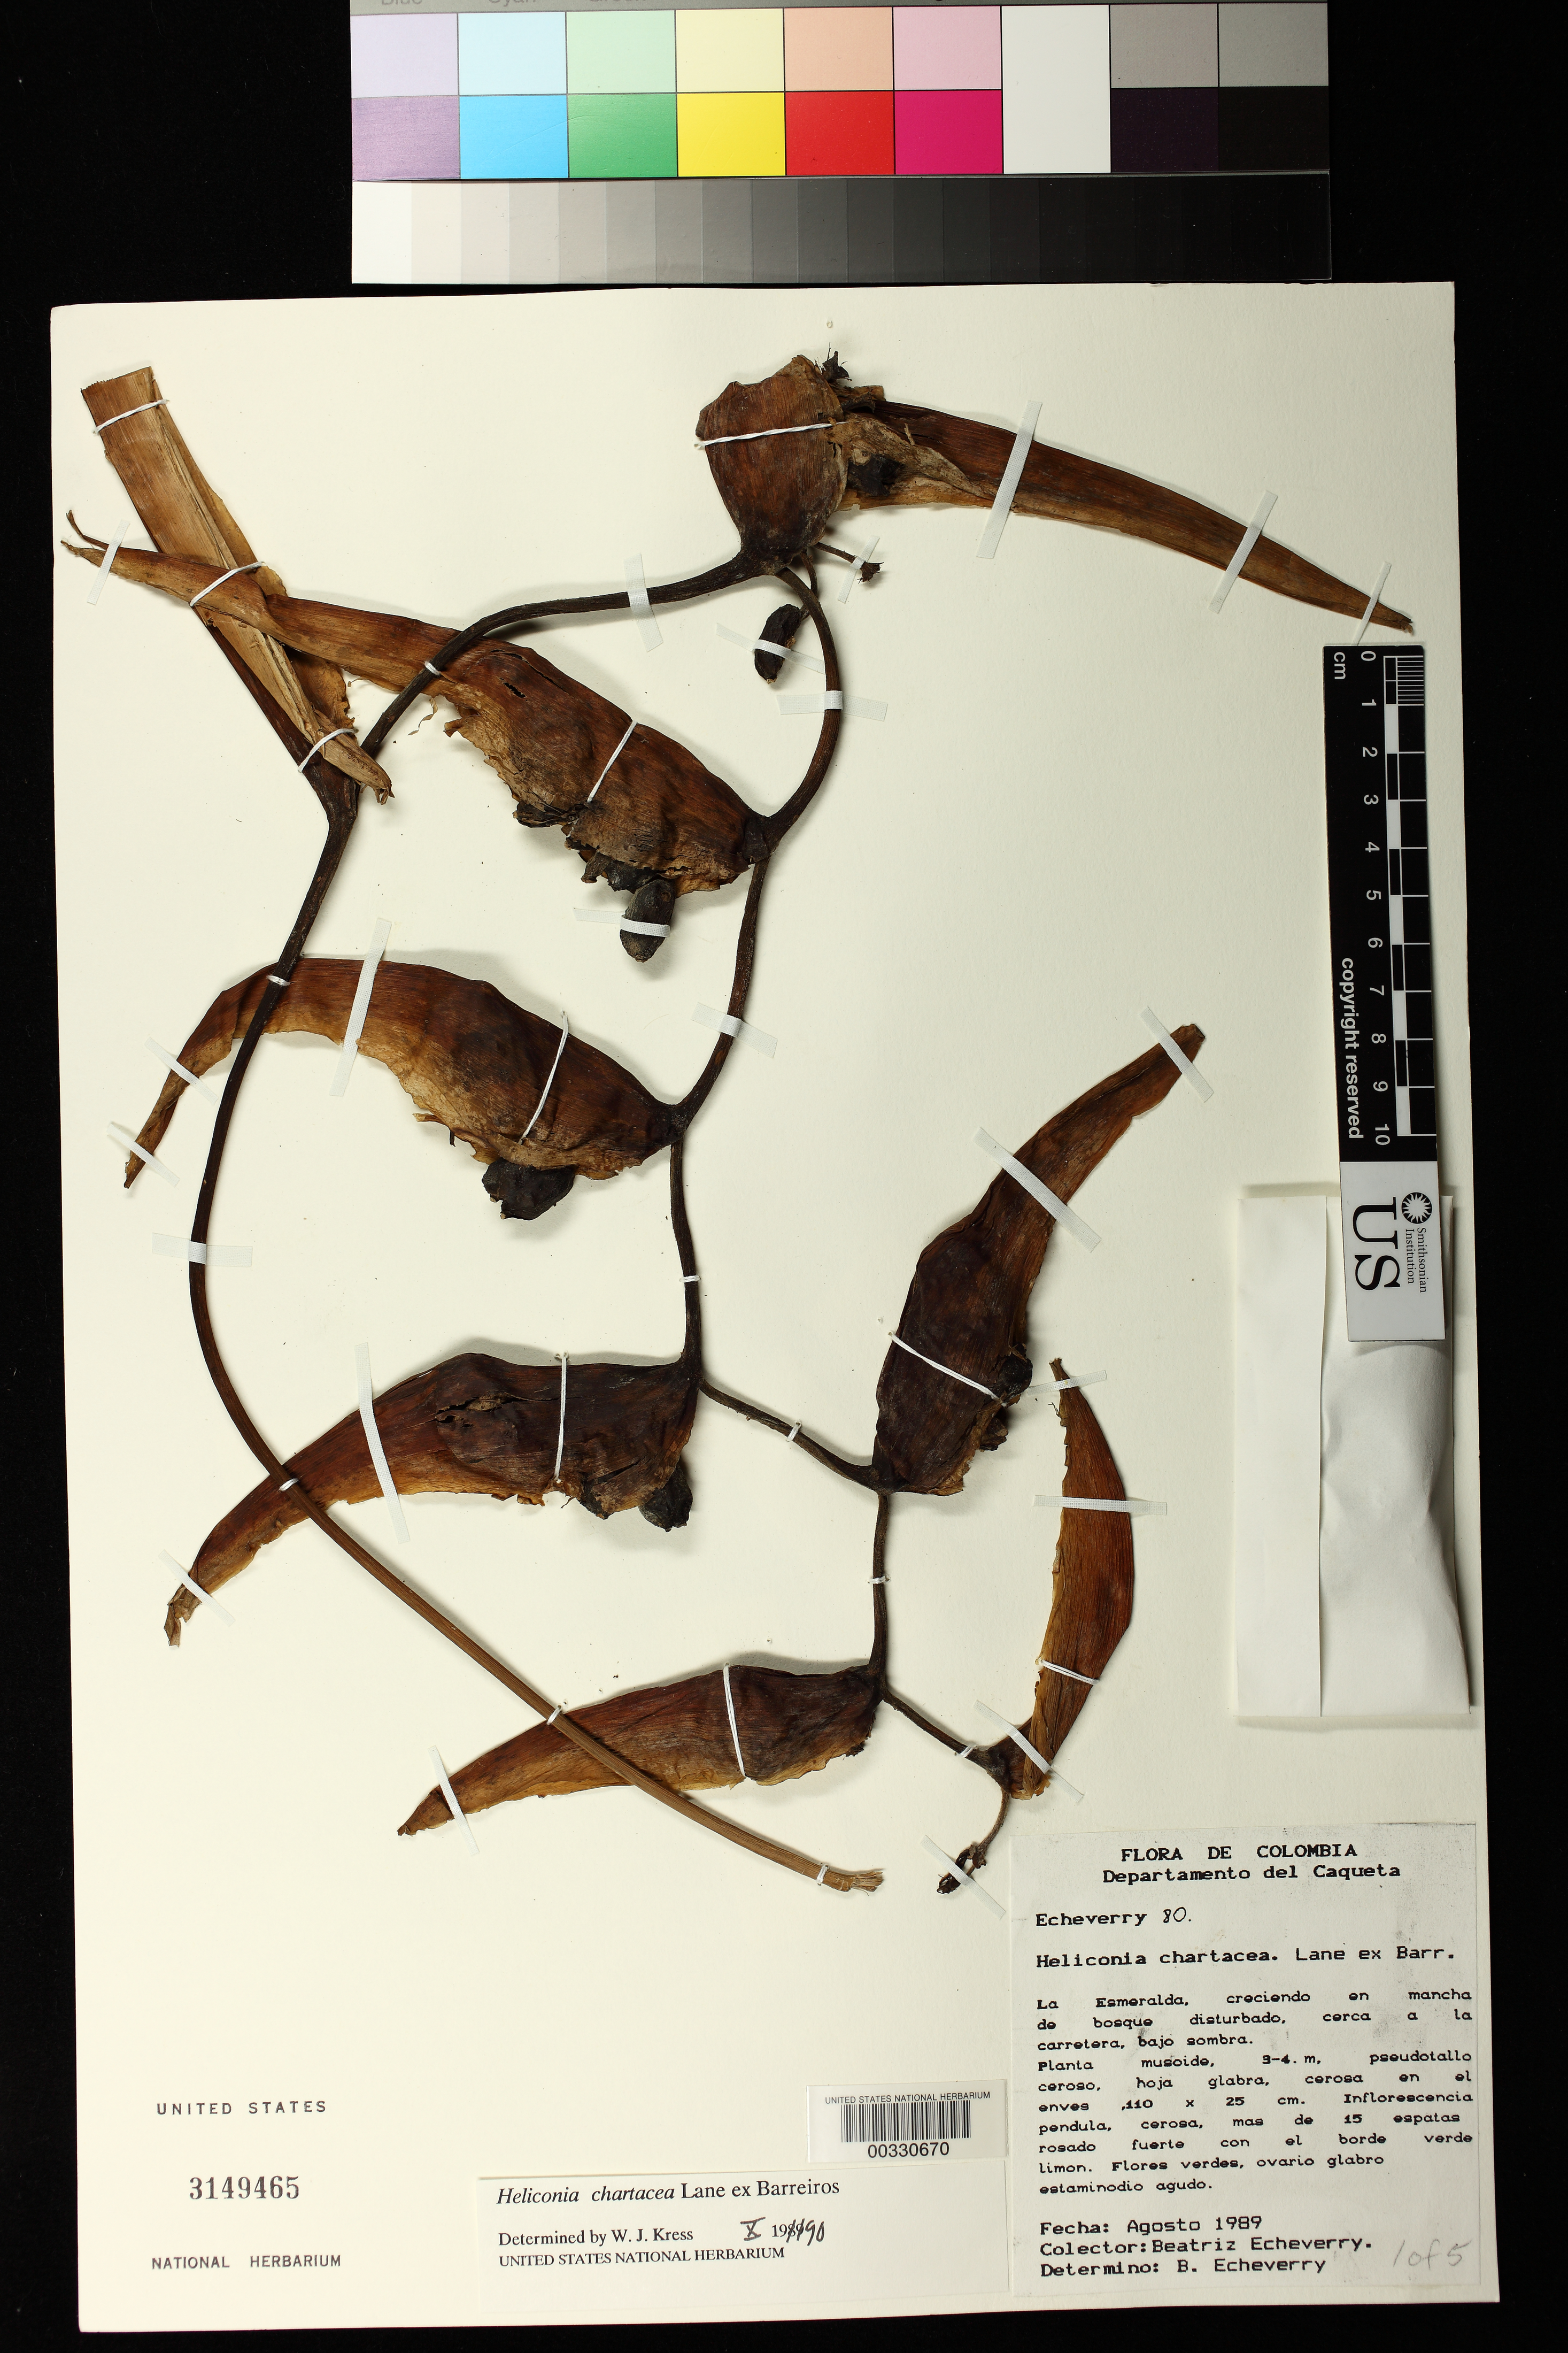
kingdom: Plantae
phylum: Tracheophyta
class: Liliopsida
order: Zingiberales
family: Heliconiaceae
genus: Heliconia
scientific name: Heliconia chartacea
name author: Lane ex Barreiros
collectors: B. Echeverry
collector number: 80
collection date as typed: Aug 1989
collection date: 1989-08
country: Colombia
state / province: Caquetá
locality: La Esmeralda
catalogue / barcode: US 3149465